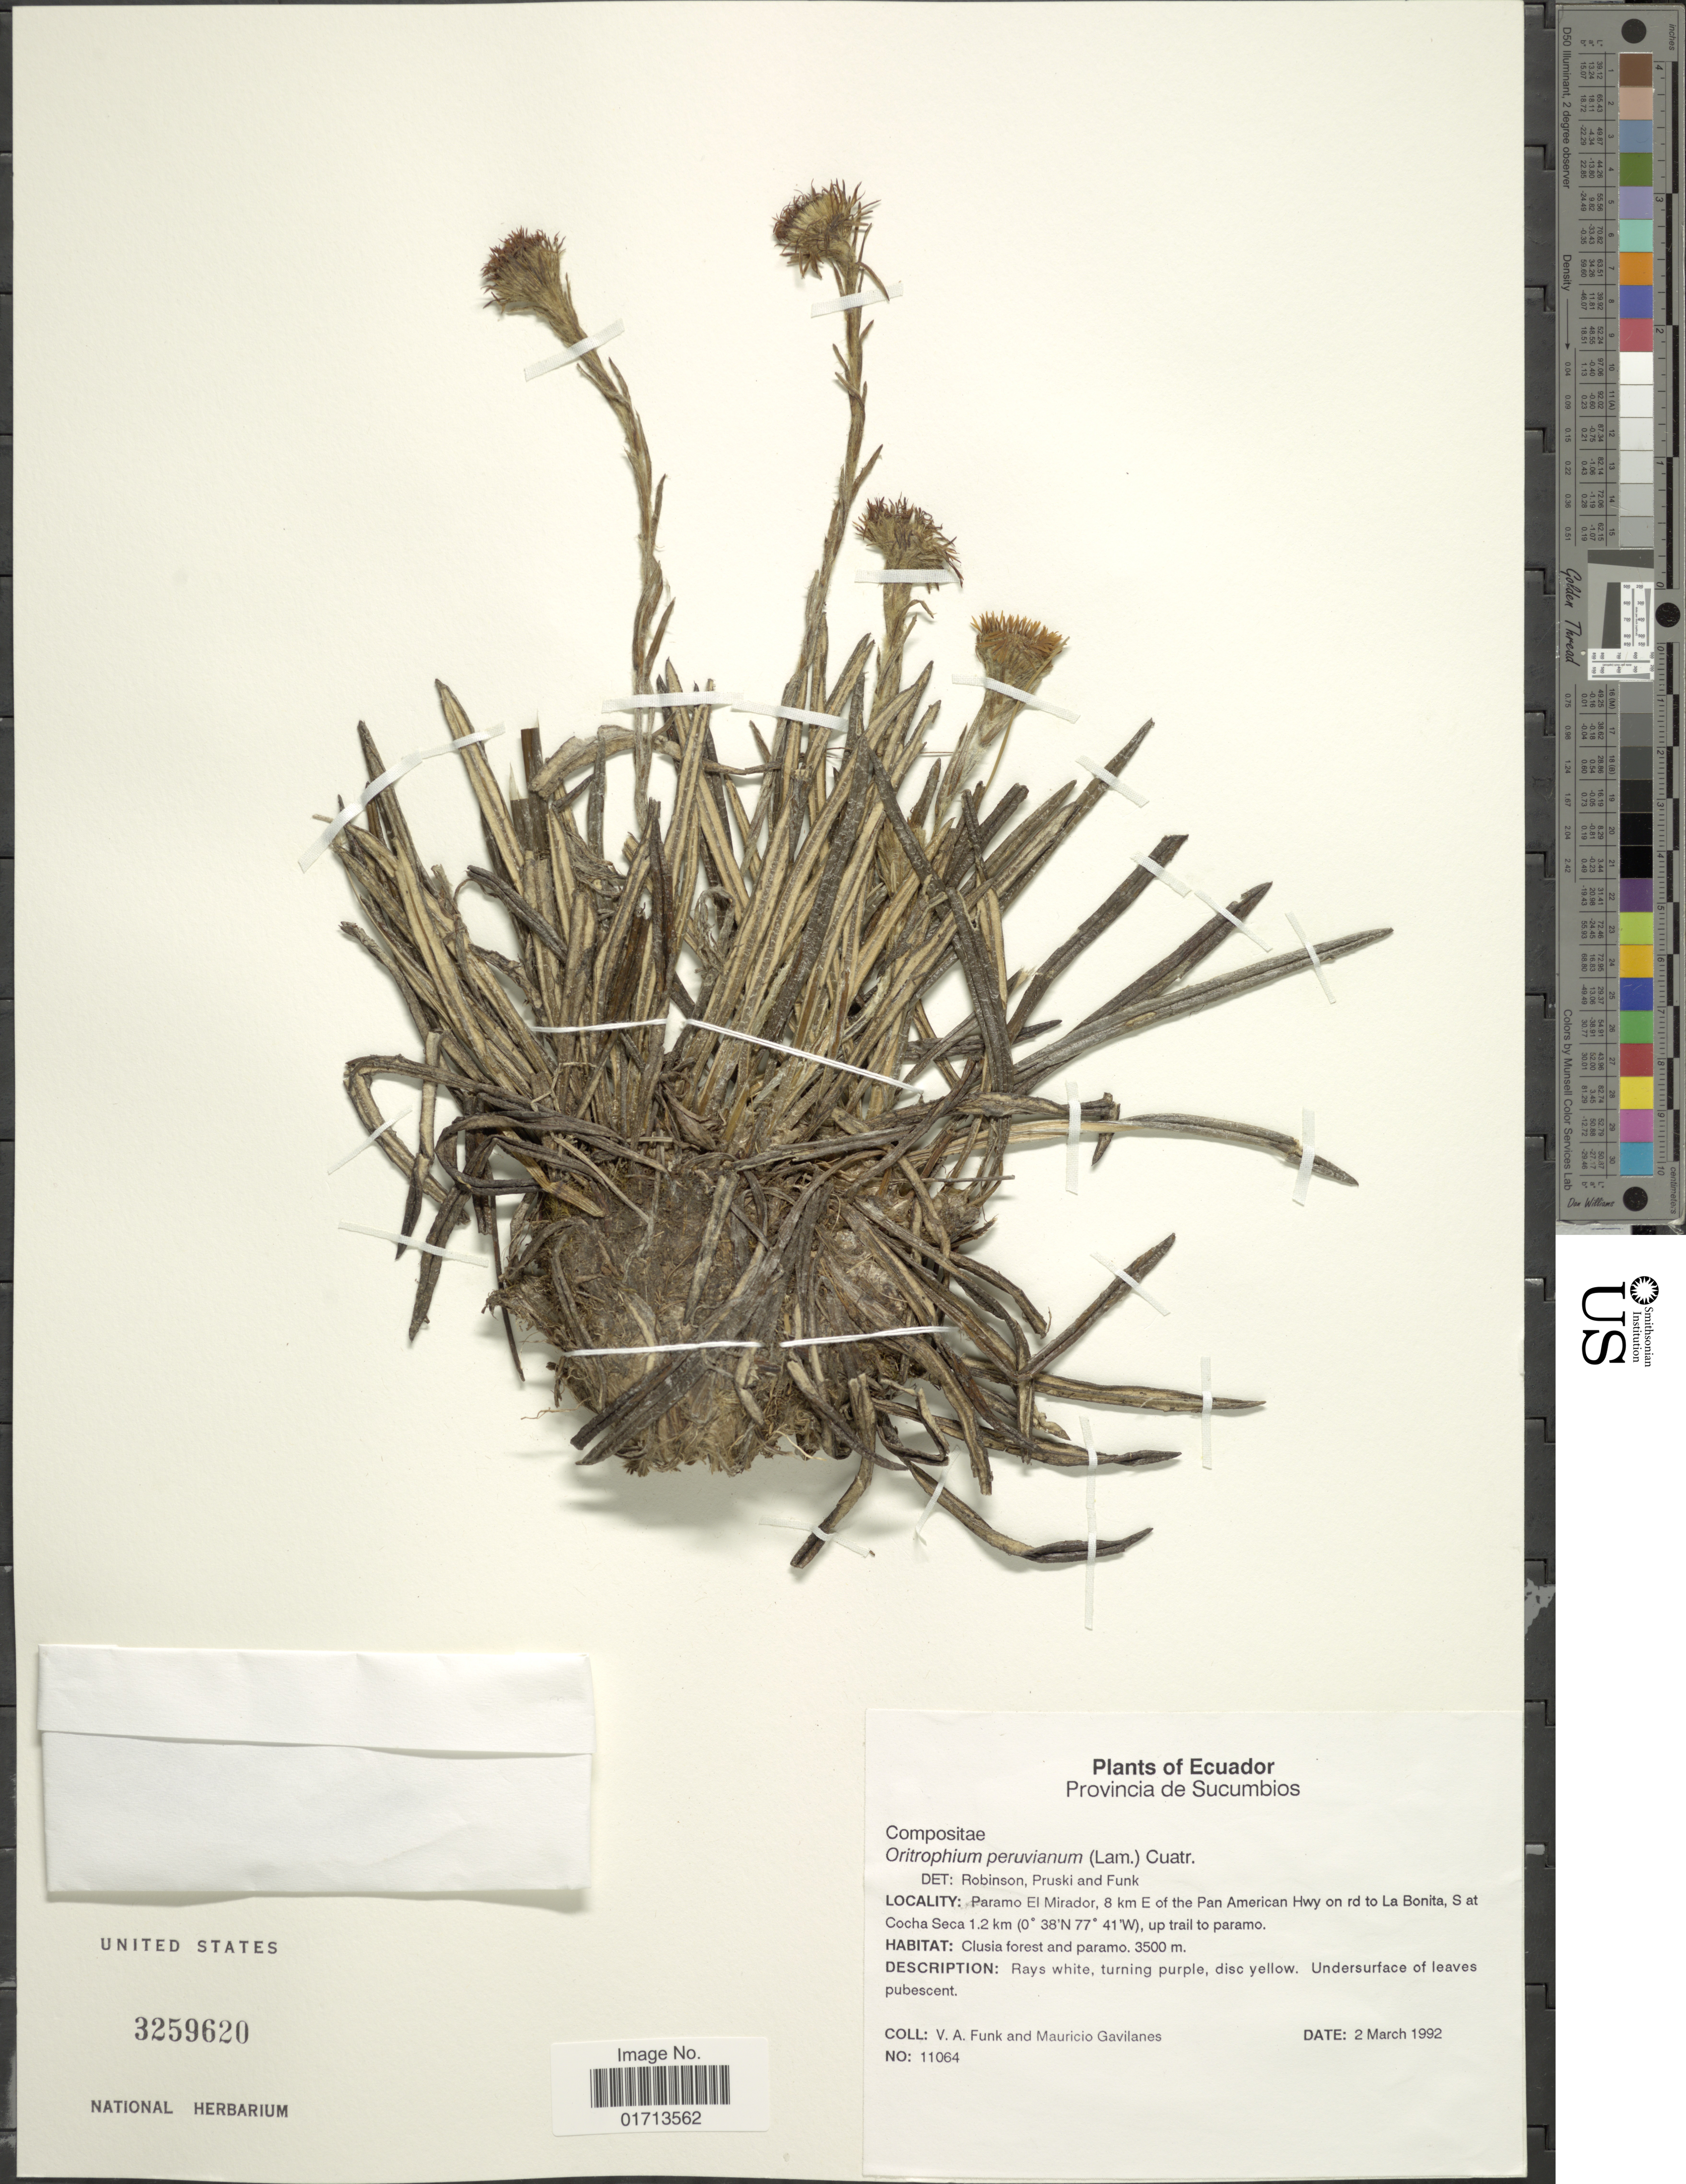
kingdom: Plantae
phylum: Tracheophyta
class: Magnoliopsida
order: Asterales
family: Asteraceae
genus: Oritrophium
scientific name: Oritrophium peruvianum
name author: (Lam.) Cuatrec.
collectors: V. Funk & M. Gavilanes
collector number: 11064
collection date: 1992-03-02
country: Ecuador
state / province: Sucumbíos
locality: Paramo El Mirador, 8 km E of the Pan American Hwy on rd to La Bonita, S at Cocha Seca 1.2 km and up trail to paramo.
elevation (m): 3500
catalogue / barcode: US 3259620